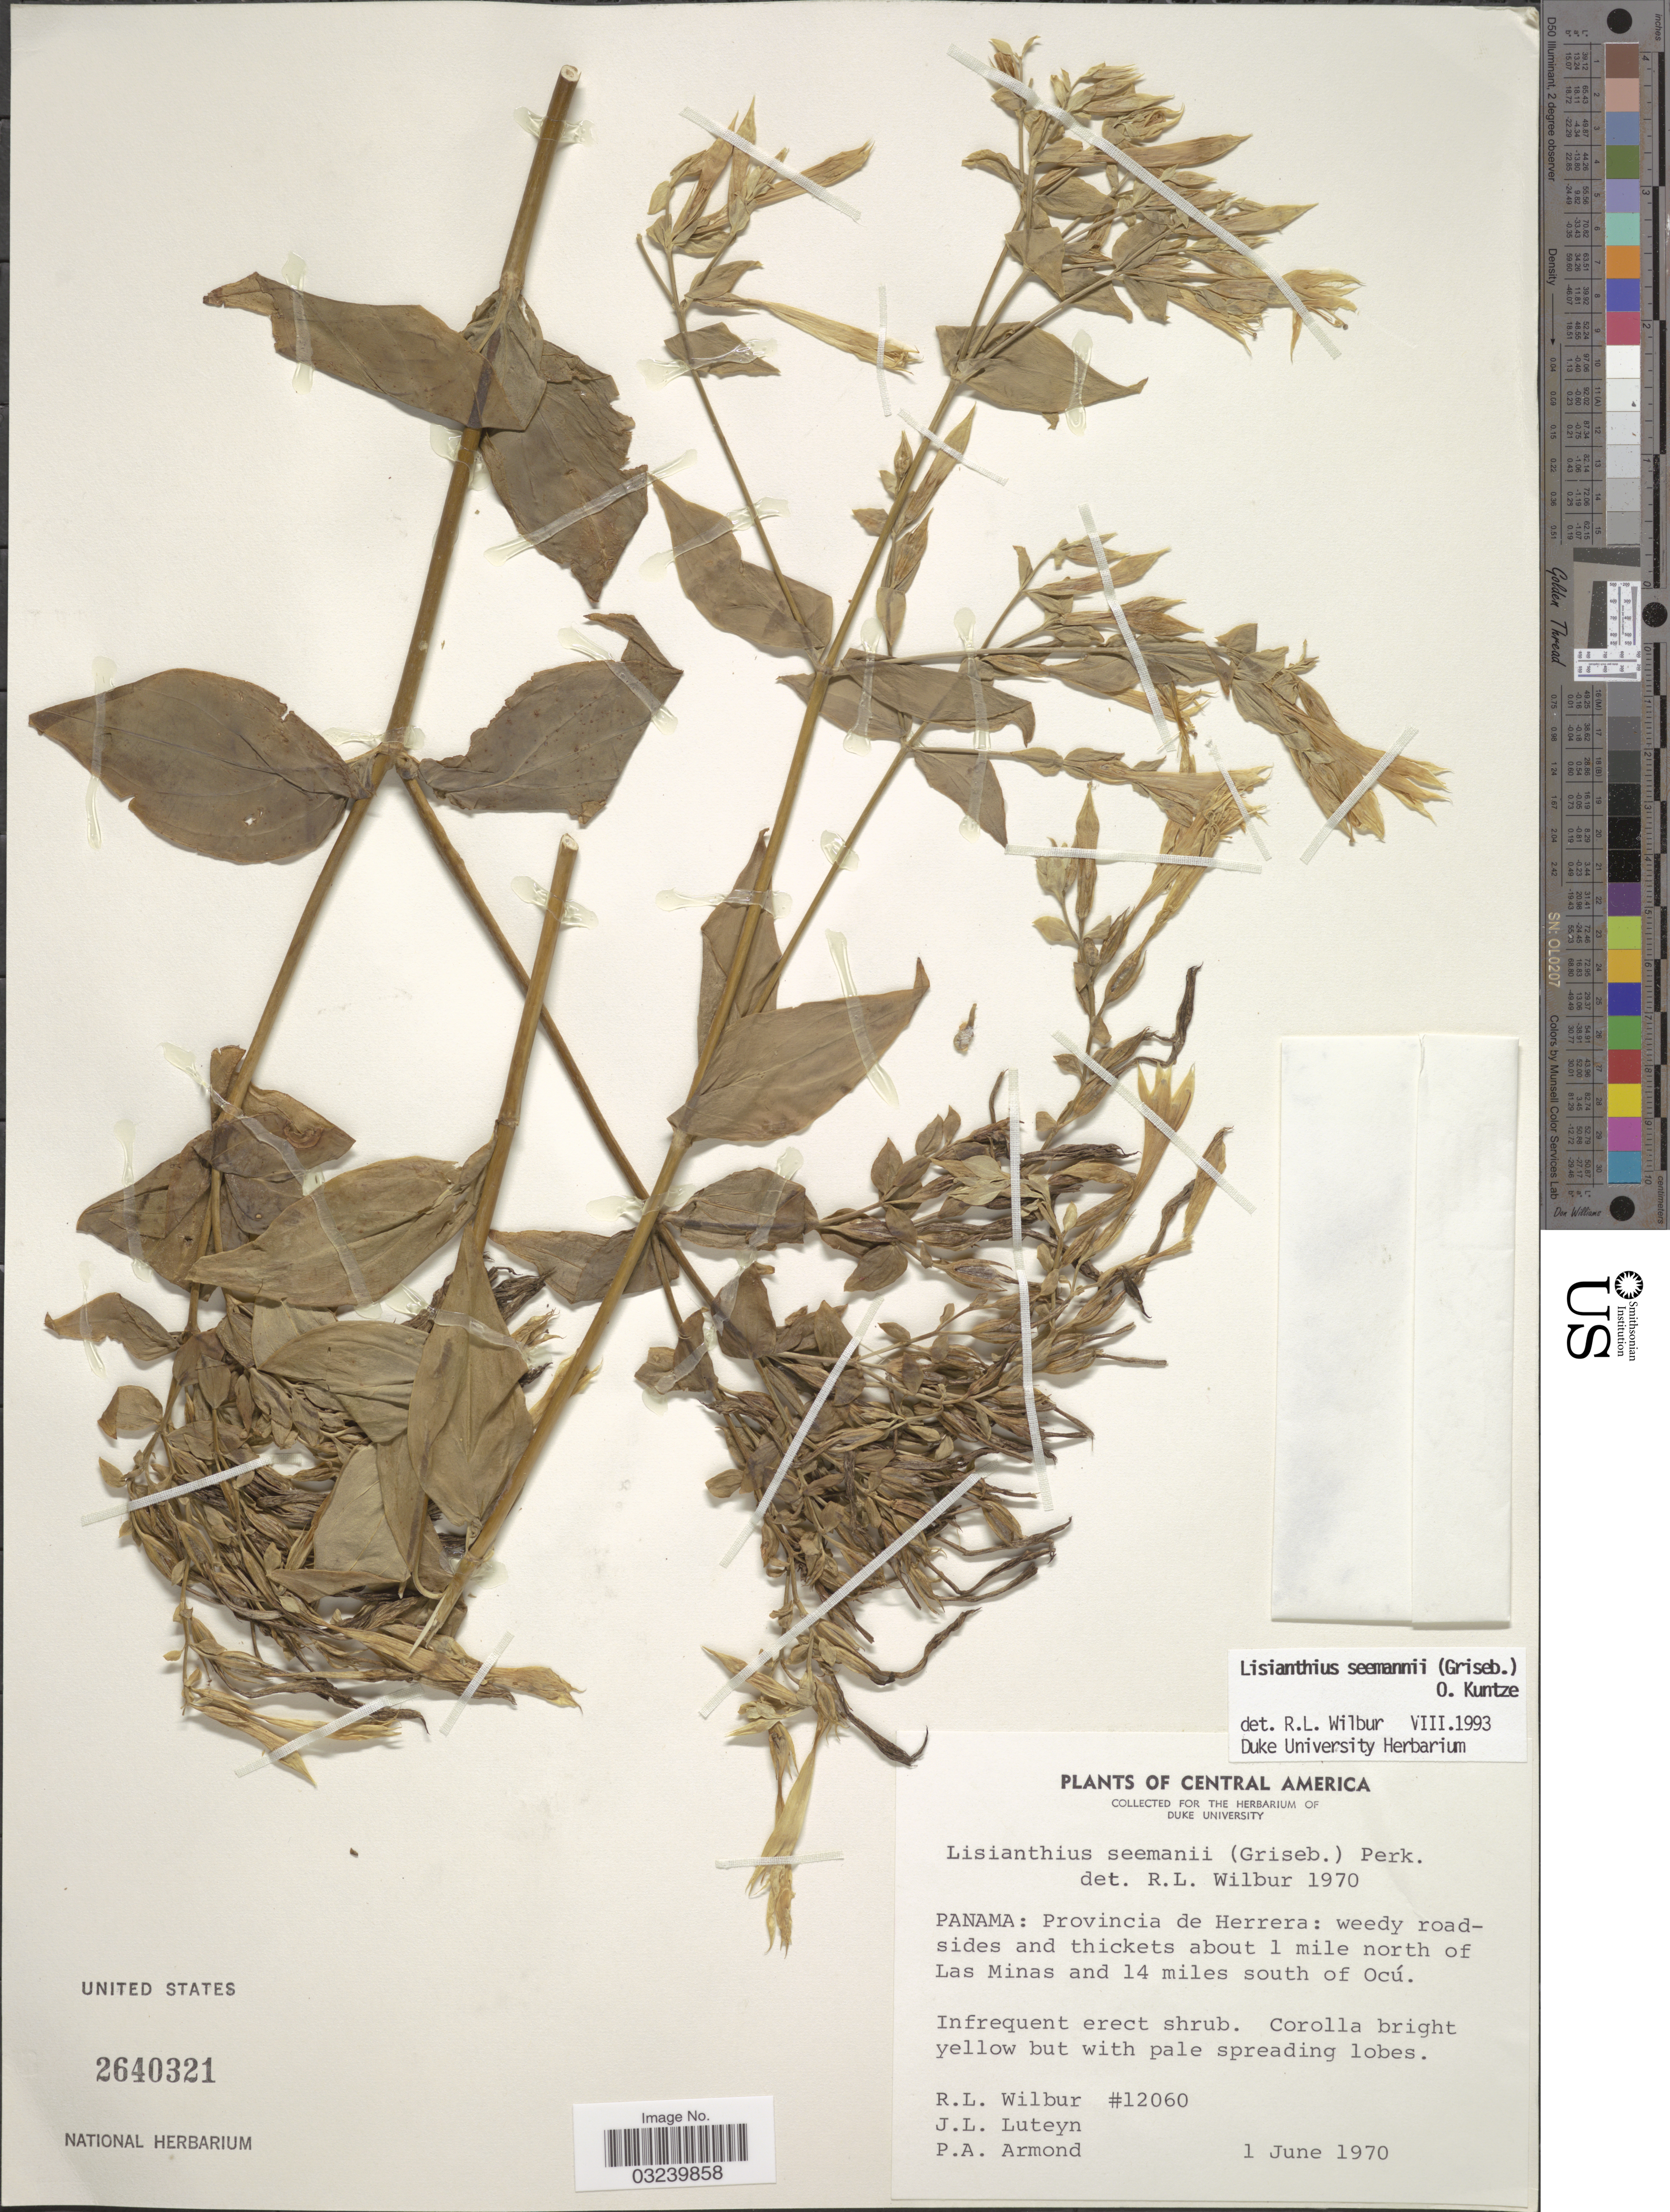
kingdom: Plantae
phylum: Tracheophyta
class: Magnoliopsida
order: Gentianales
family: Gentianaceae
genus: Lisianthius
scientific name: Lisianthius seemannii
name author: (Griseb.) Kuntze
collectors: R. L. Wilbur, J. Luteyn & P. Armond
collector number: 12060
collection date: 1970-06-01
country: Panama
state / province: Herrera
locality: Weedy roadsides and thickets about 1 mile north of Las Minas and 14 miles south of Ocú.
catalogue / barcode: US 2640321